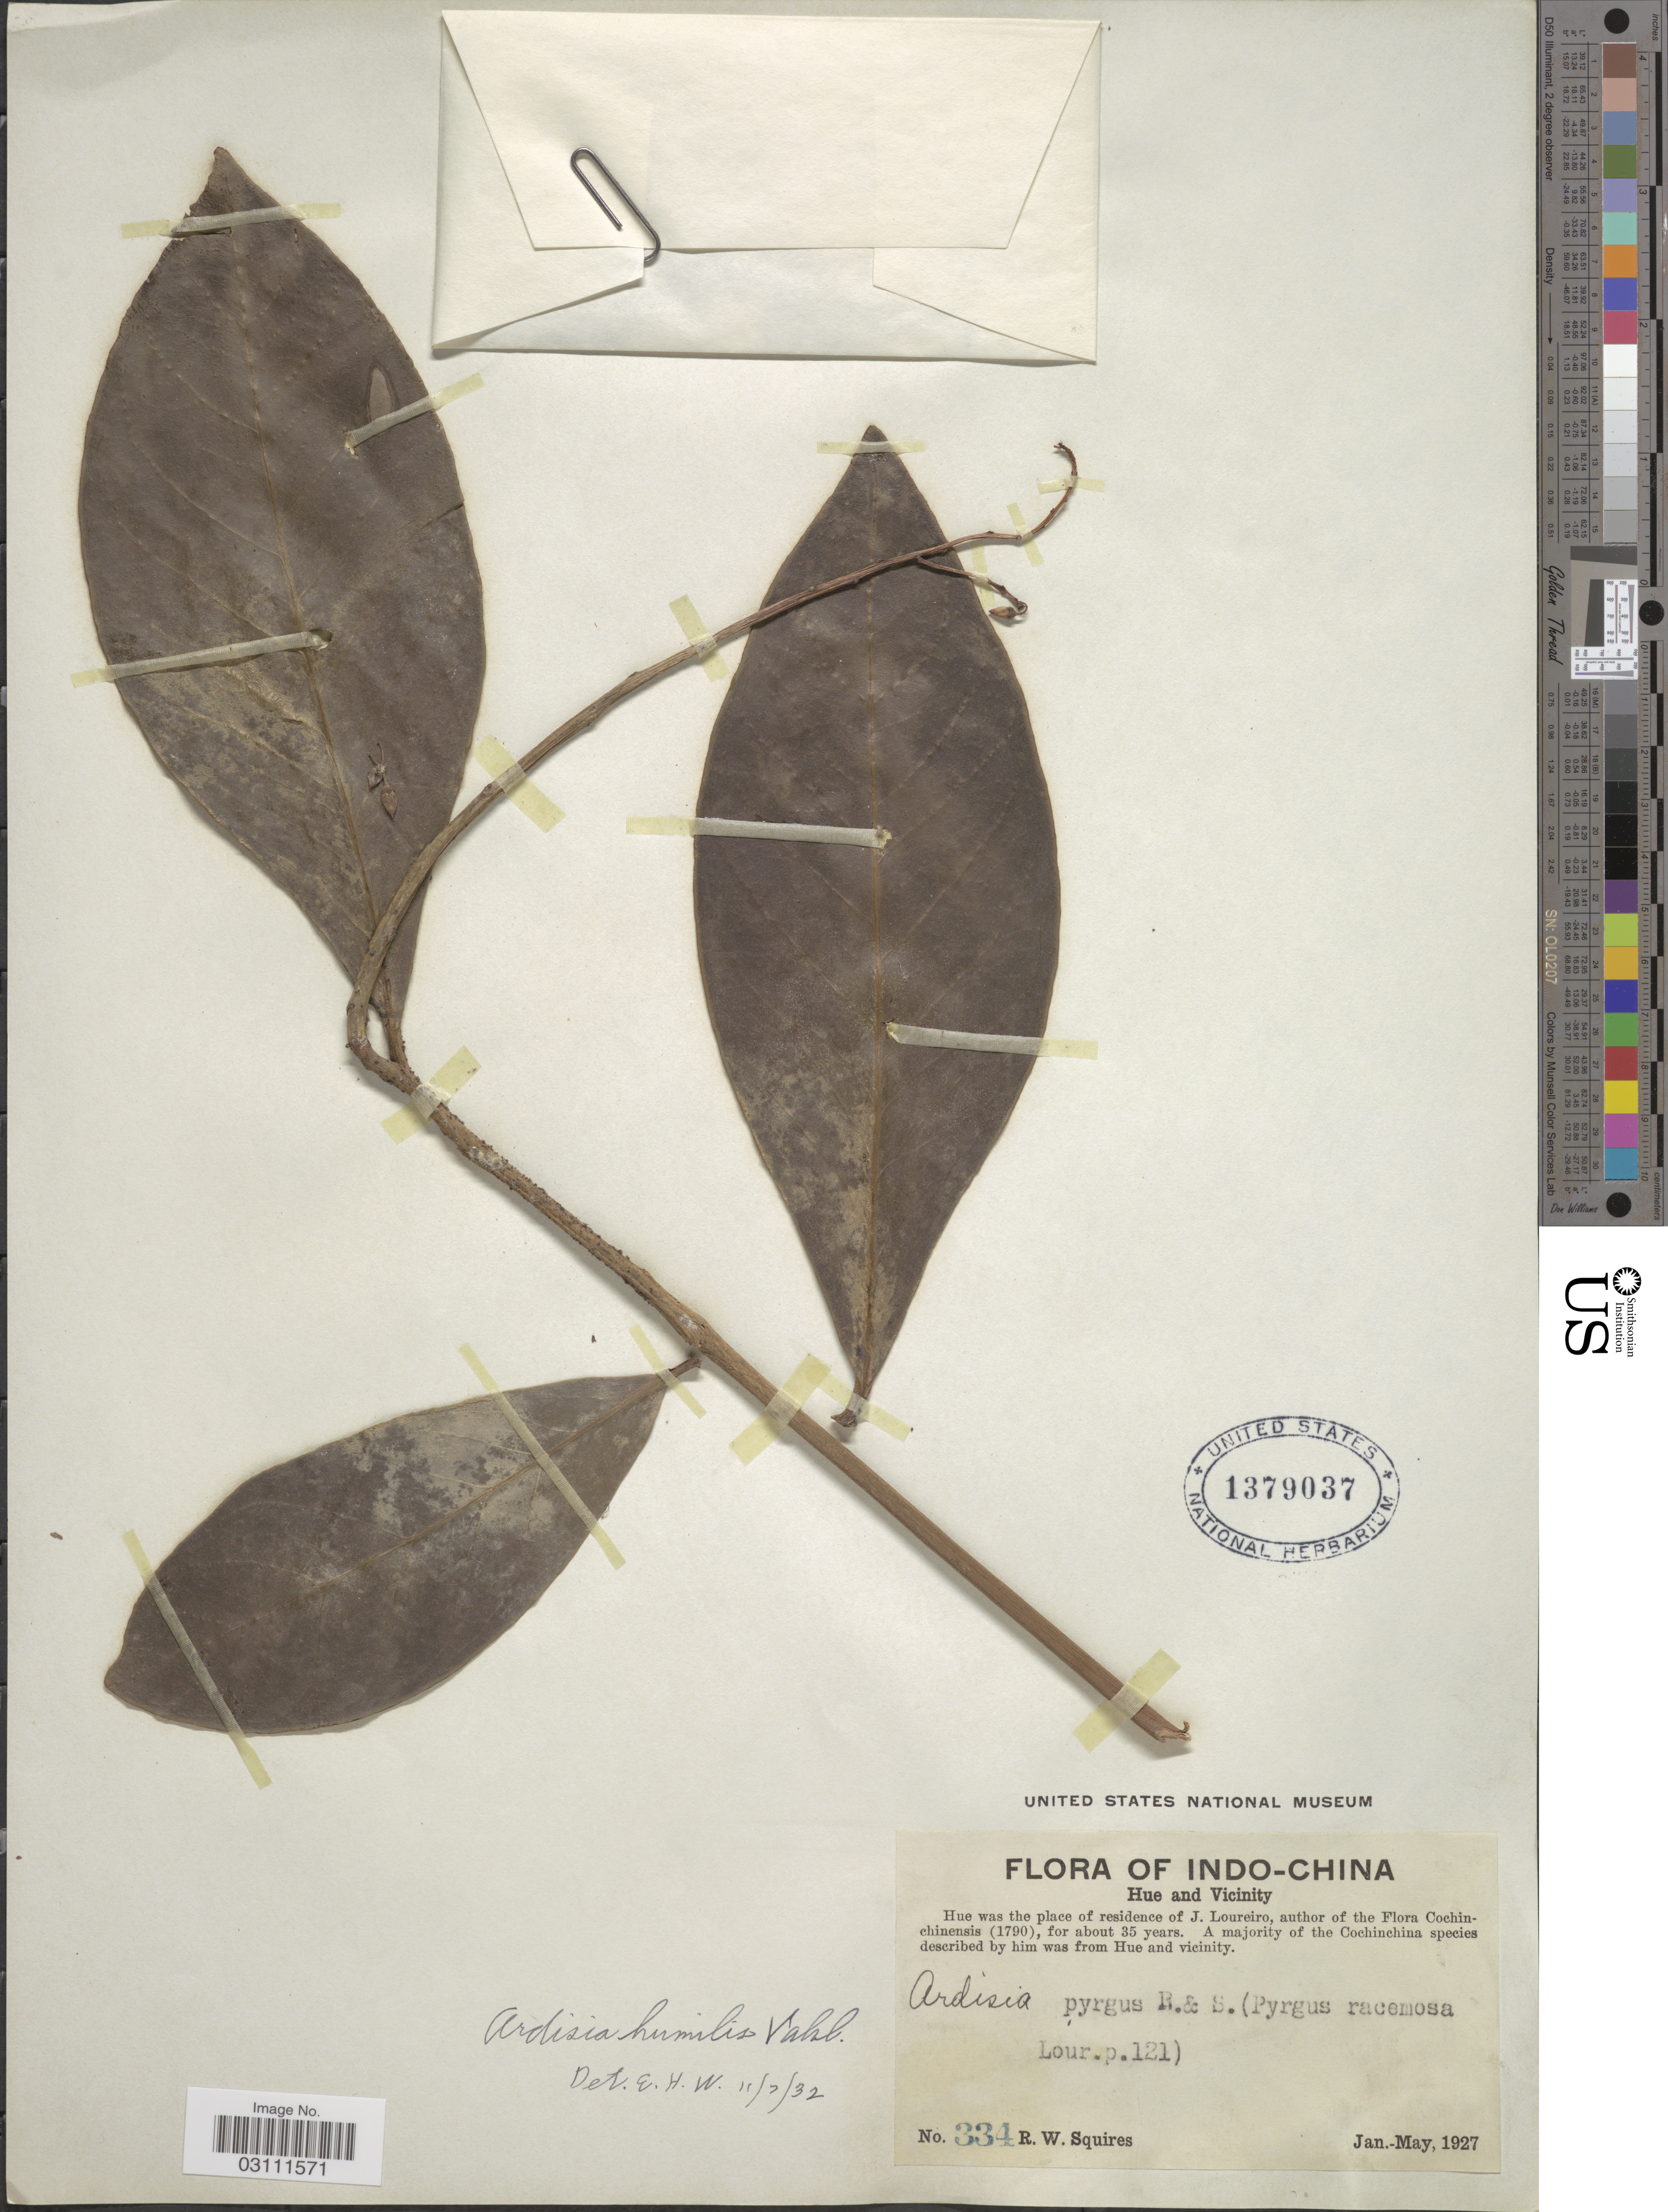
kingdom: Plantae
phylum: Tracheophyta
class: Magnoliopsida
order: Ericales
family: Primulaceae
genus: Ardisia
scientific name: Ardisia humilis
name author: Vahl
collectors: R. Squires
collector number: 334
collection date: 1927-01/1927-05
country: Bangladesh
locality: Indo-China, Hue and Vicinity.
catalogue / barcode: US 1379037